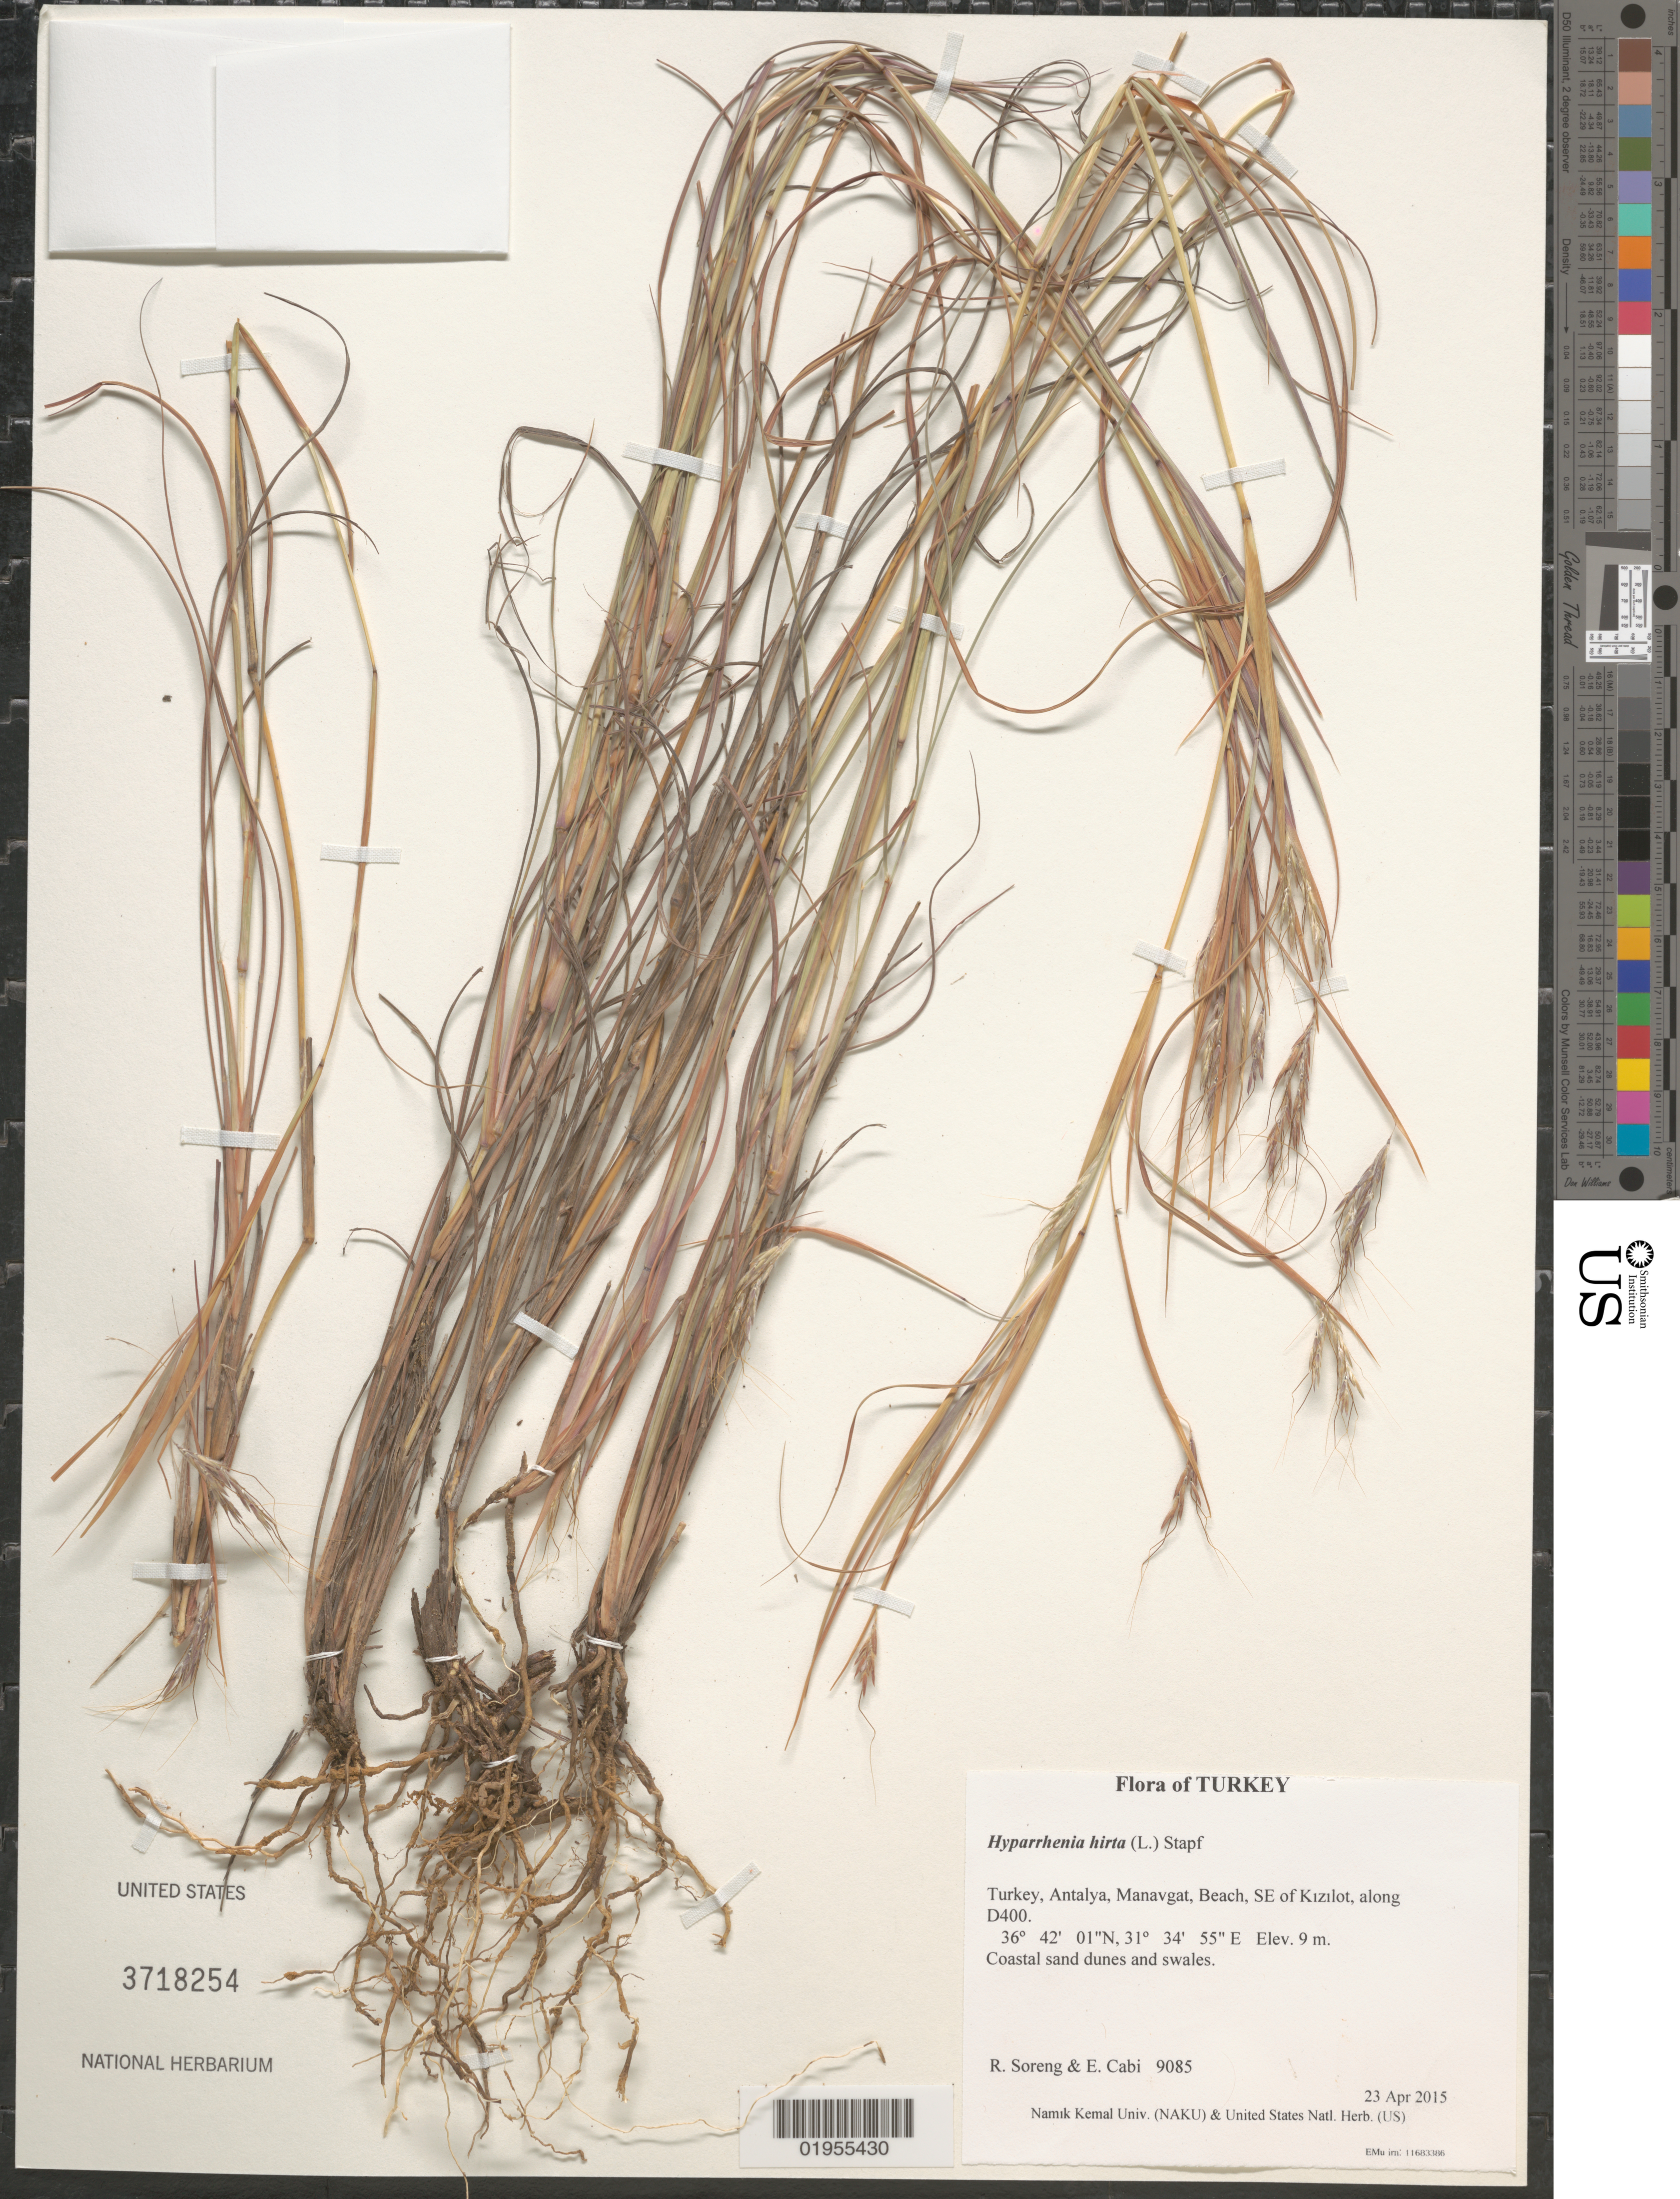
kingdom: Plantae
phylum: Tracheophyta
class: Liliopsida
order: Poales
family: Poaceae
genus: Hyparrhenia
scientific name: Hyparrhenia hirta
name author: (L.) Stapf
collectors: R. J. Soreng & E. Cabi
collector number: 9085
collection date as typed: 2015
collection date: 2015-04-23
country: Turkey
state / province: Antalya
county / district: Manavgat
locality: Beach, SE of Kizilot, along D400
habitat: Coastal sand dunes and swales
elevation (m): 9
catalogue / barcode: US 3718254